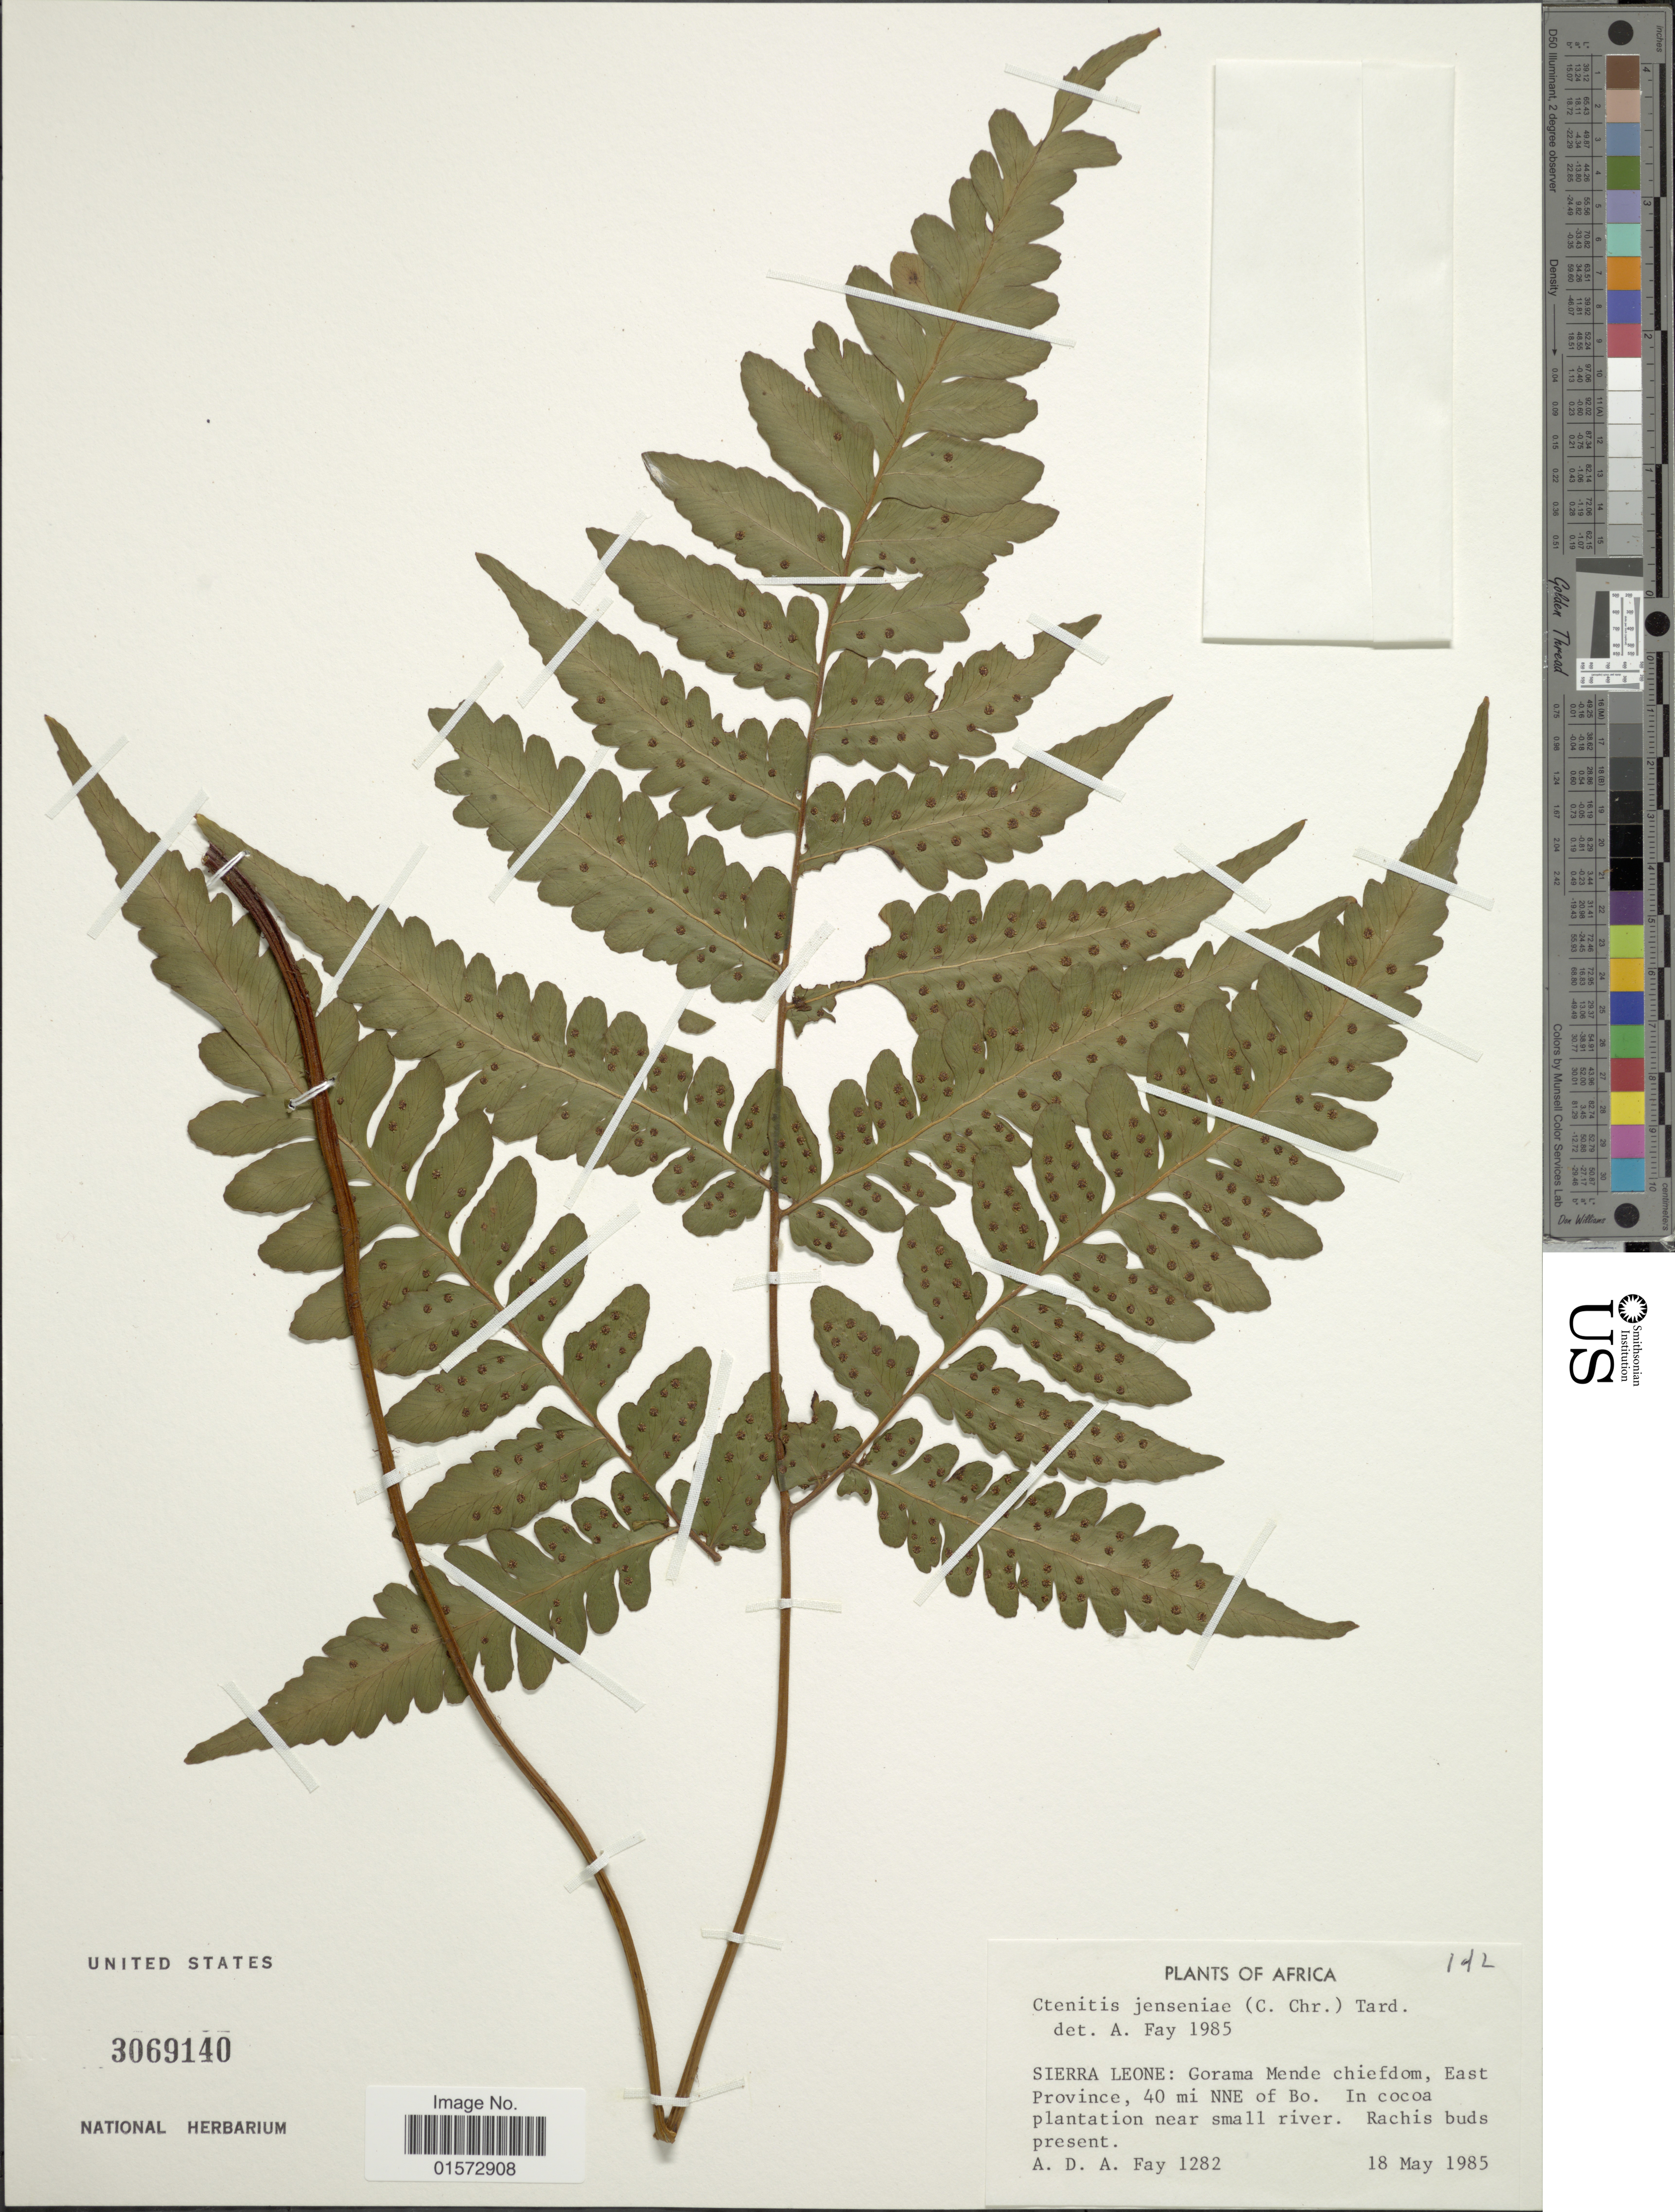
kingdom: Plantae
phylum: Tracheophyta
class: Polypodiopsida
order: Polypodiales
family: Tectariaceae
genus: Triplophyllum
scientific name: Triplophyllum jenseniae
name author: (C. Chr.)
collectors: A. Fay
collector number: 1282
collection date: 1985-05-18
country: Sierra Leone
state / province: Eastern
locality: Africa, Gorama Mende chiefdom, East Province, 40 mi NNE of Bo. In cocoa plantation near small river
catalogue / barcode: US 3069140